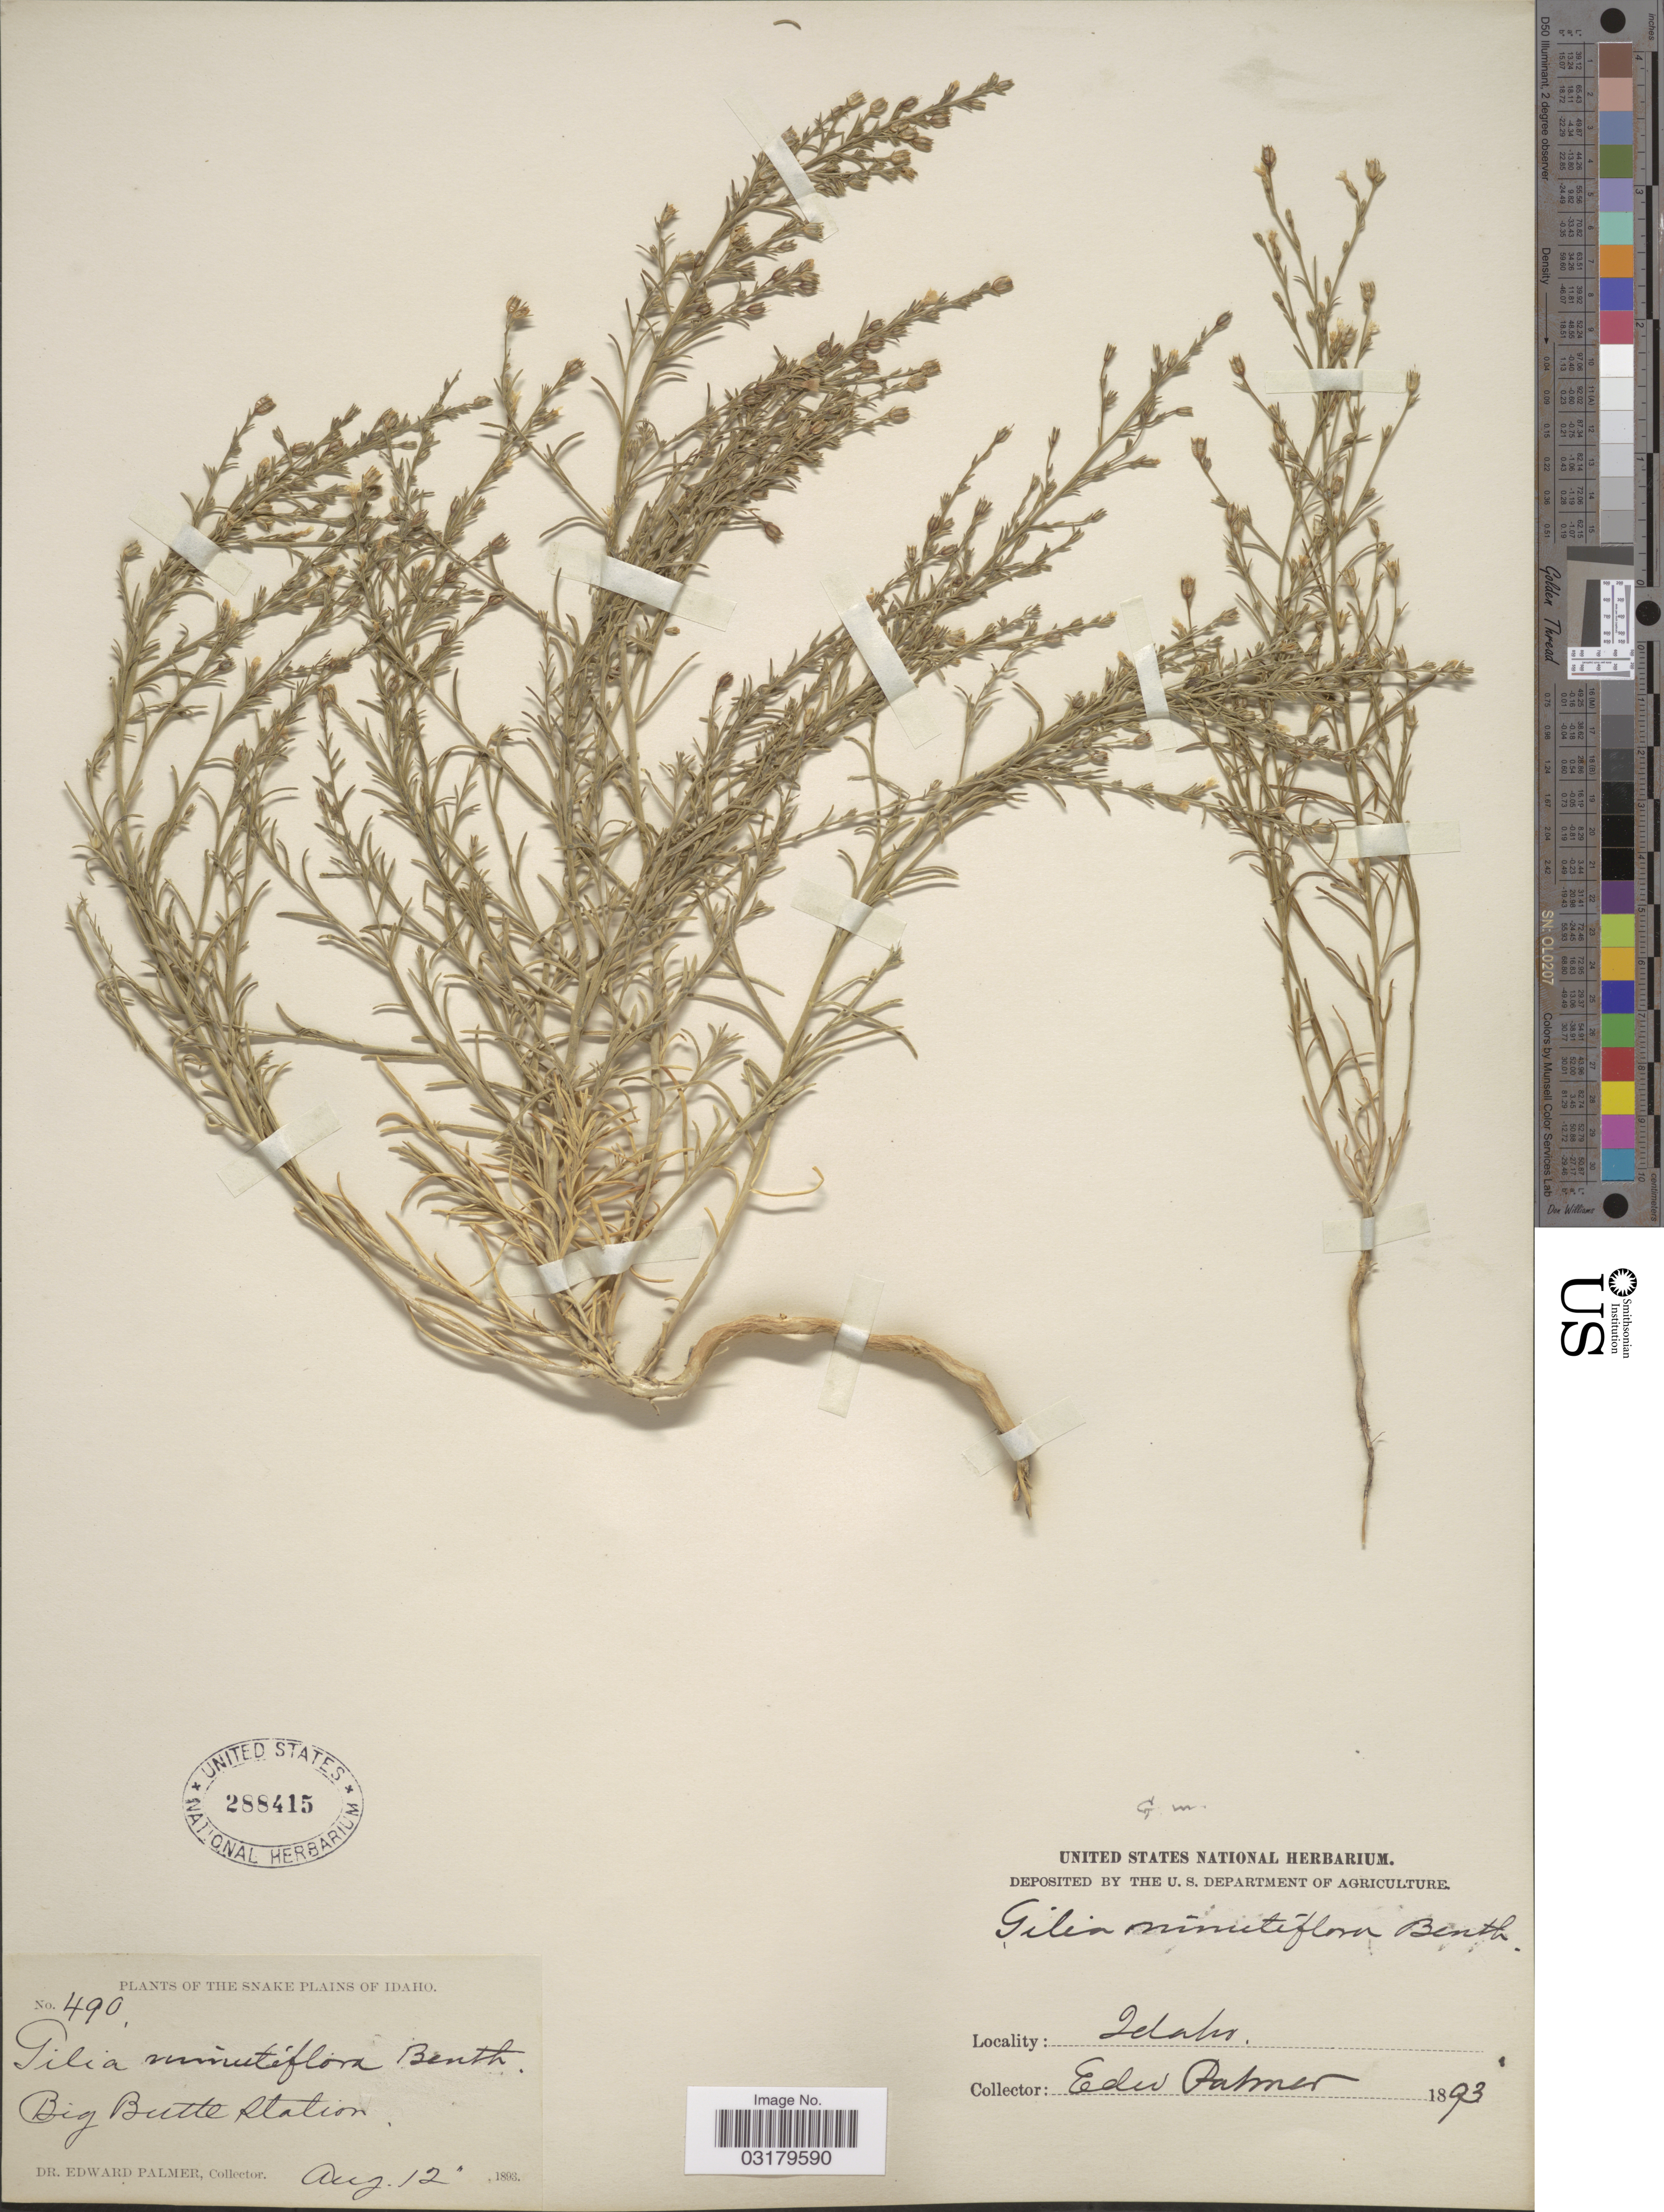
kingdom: Plantae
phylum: Tracheophyta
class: Magnoliopsida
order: Ericales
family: Polemoniaceae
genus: Microgilia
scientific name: Microgilia minutiflora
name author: (J.M. Porter & L.A. Johnson) Benth.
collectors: E. Palmer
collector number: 490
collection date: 1893-08-12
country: United States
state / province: Idaho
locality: The Snake Plains of Idaho. Big Butte Station.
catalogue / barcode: US 288415